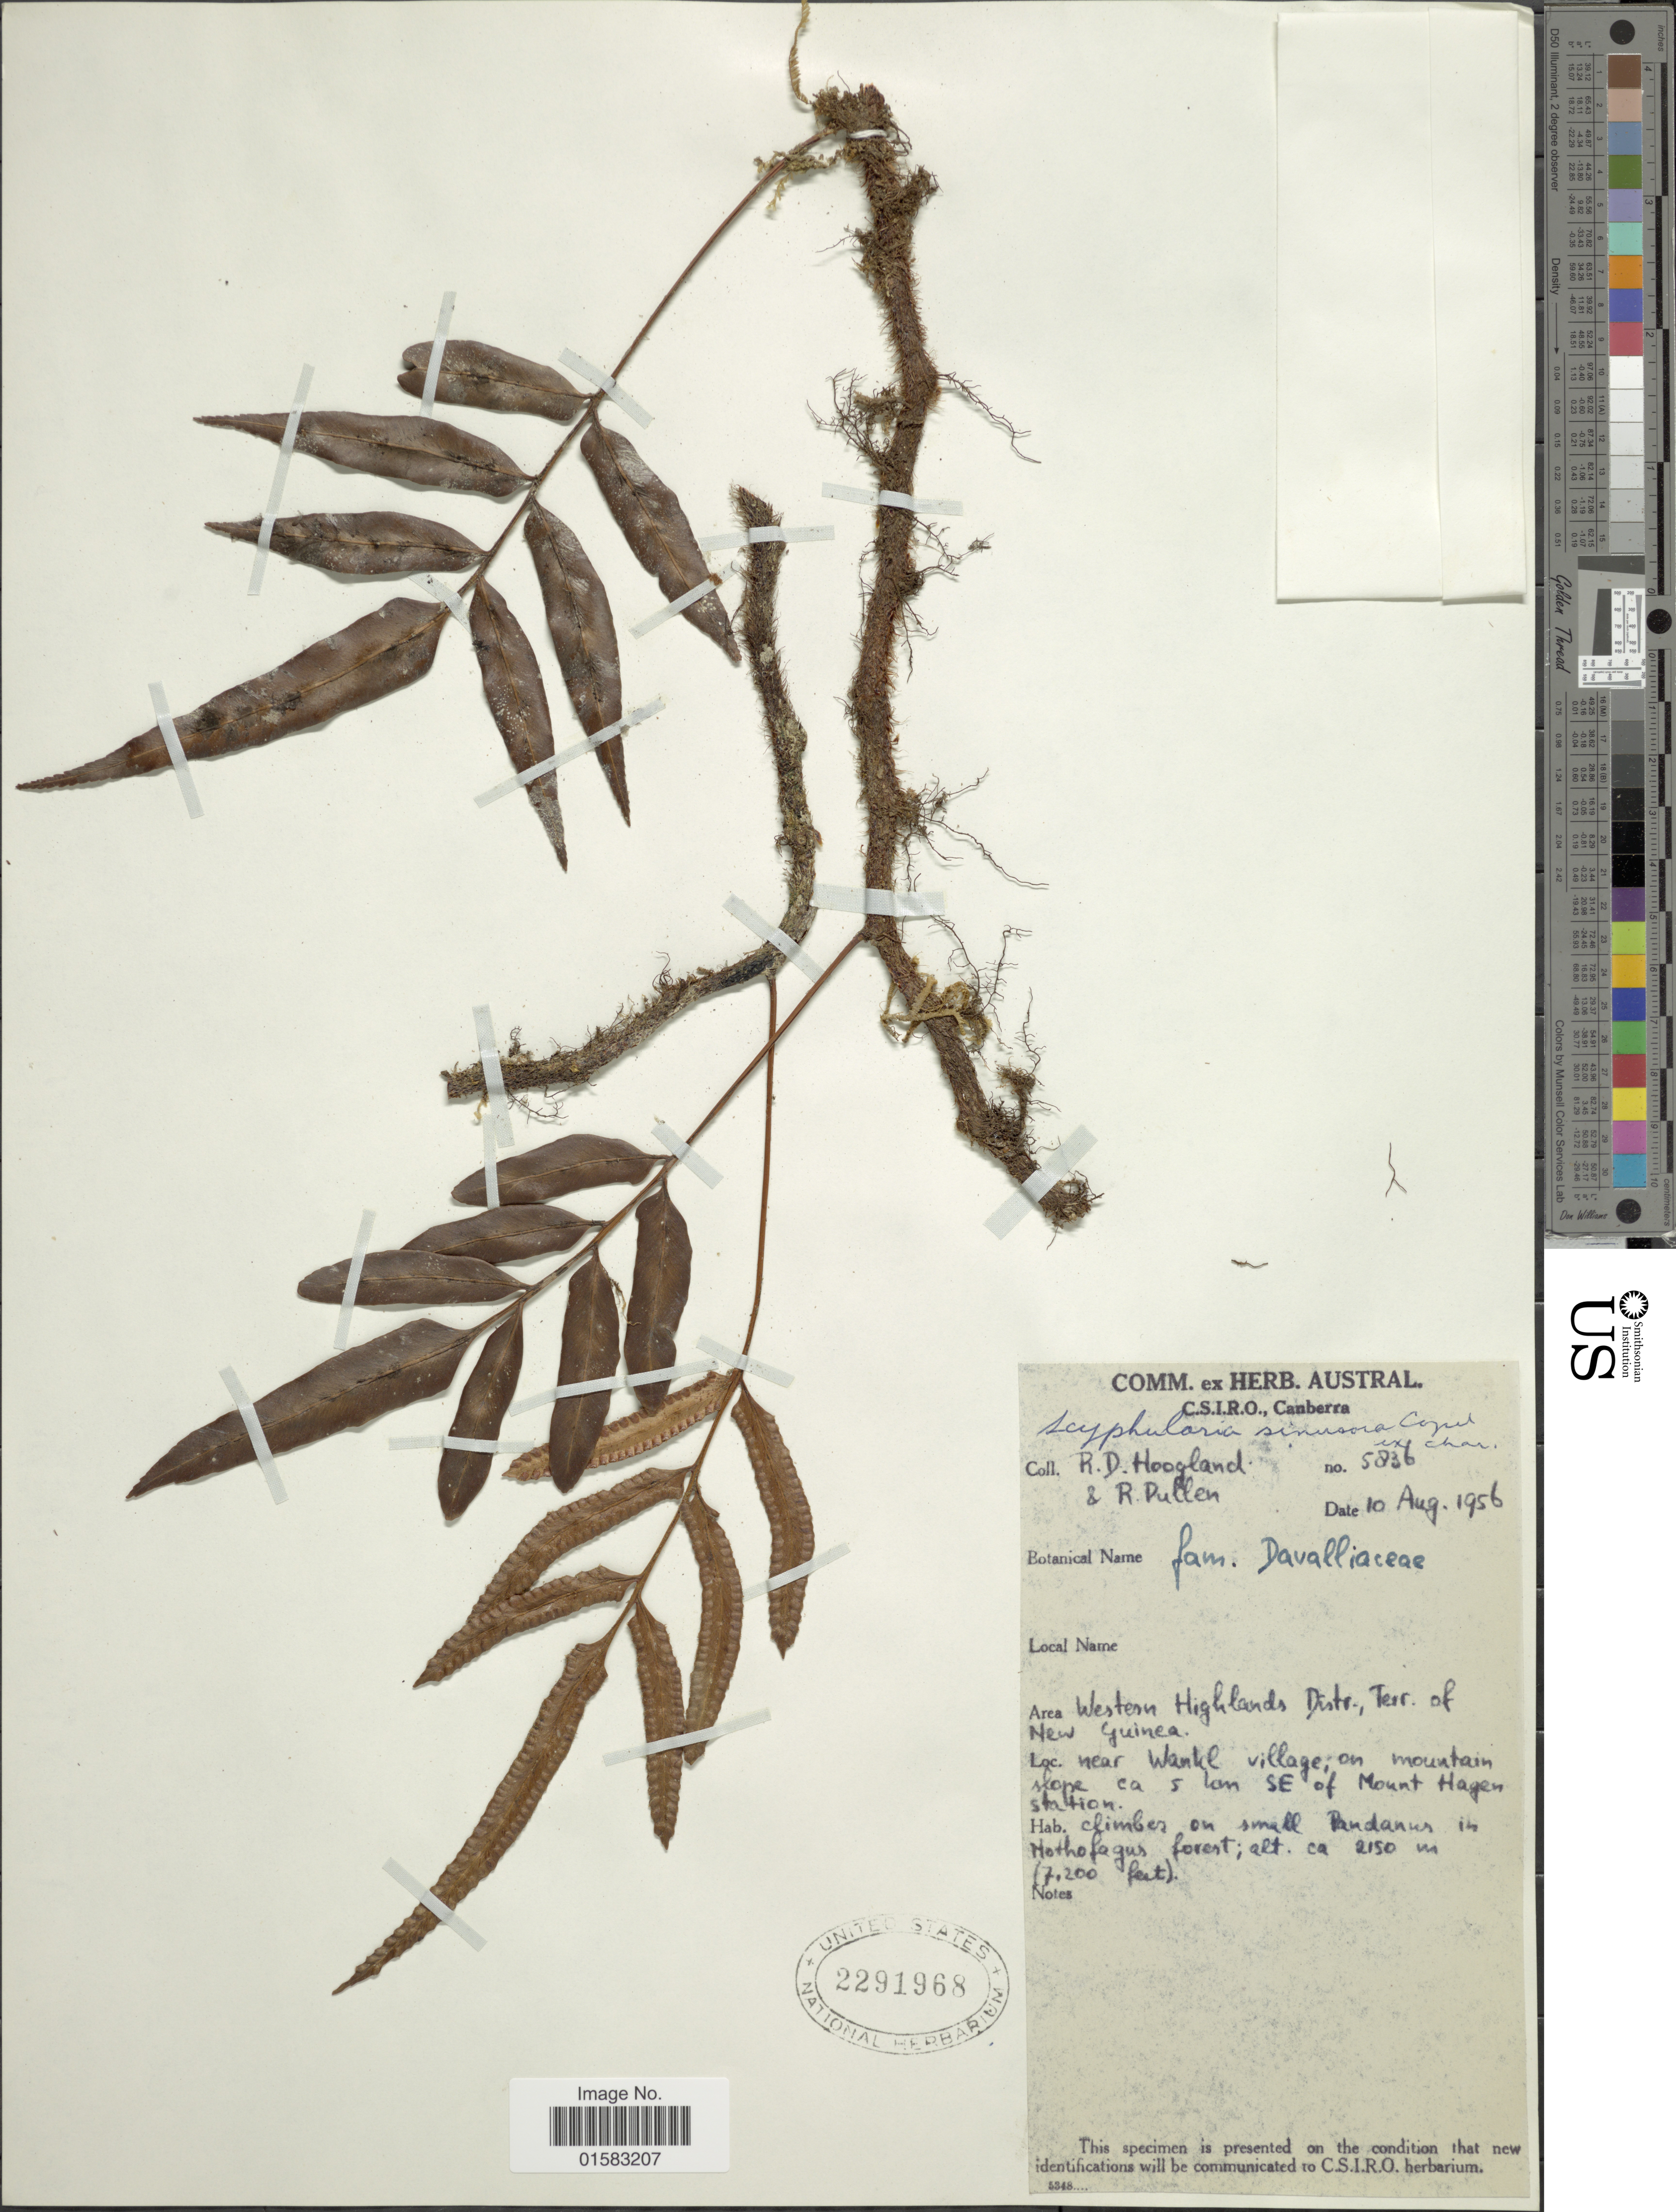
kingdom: Plantae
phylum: Tracheophyta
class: Polypodiopsida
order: Polypodiales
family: Davalliaceae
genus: Davallia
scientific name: Davallia pentaphylla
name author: Blume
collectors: R. D. Hoogland & R. Pullen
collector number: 5836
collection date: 1956-08-10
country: Papua New Guinea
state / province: Western Highlands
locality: Terr. of New Guinea, near Wankl village, on mountain slope 5 km SE of Mount Hagen station [interpreted]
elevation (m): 2150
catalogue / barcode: US 2291968